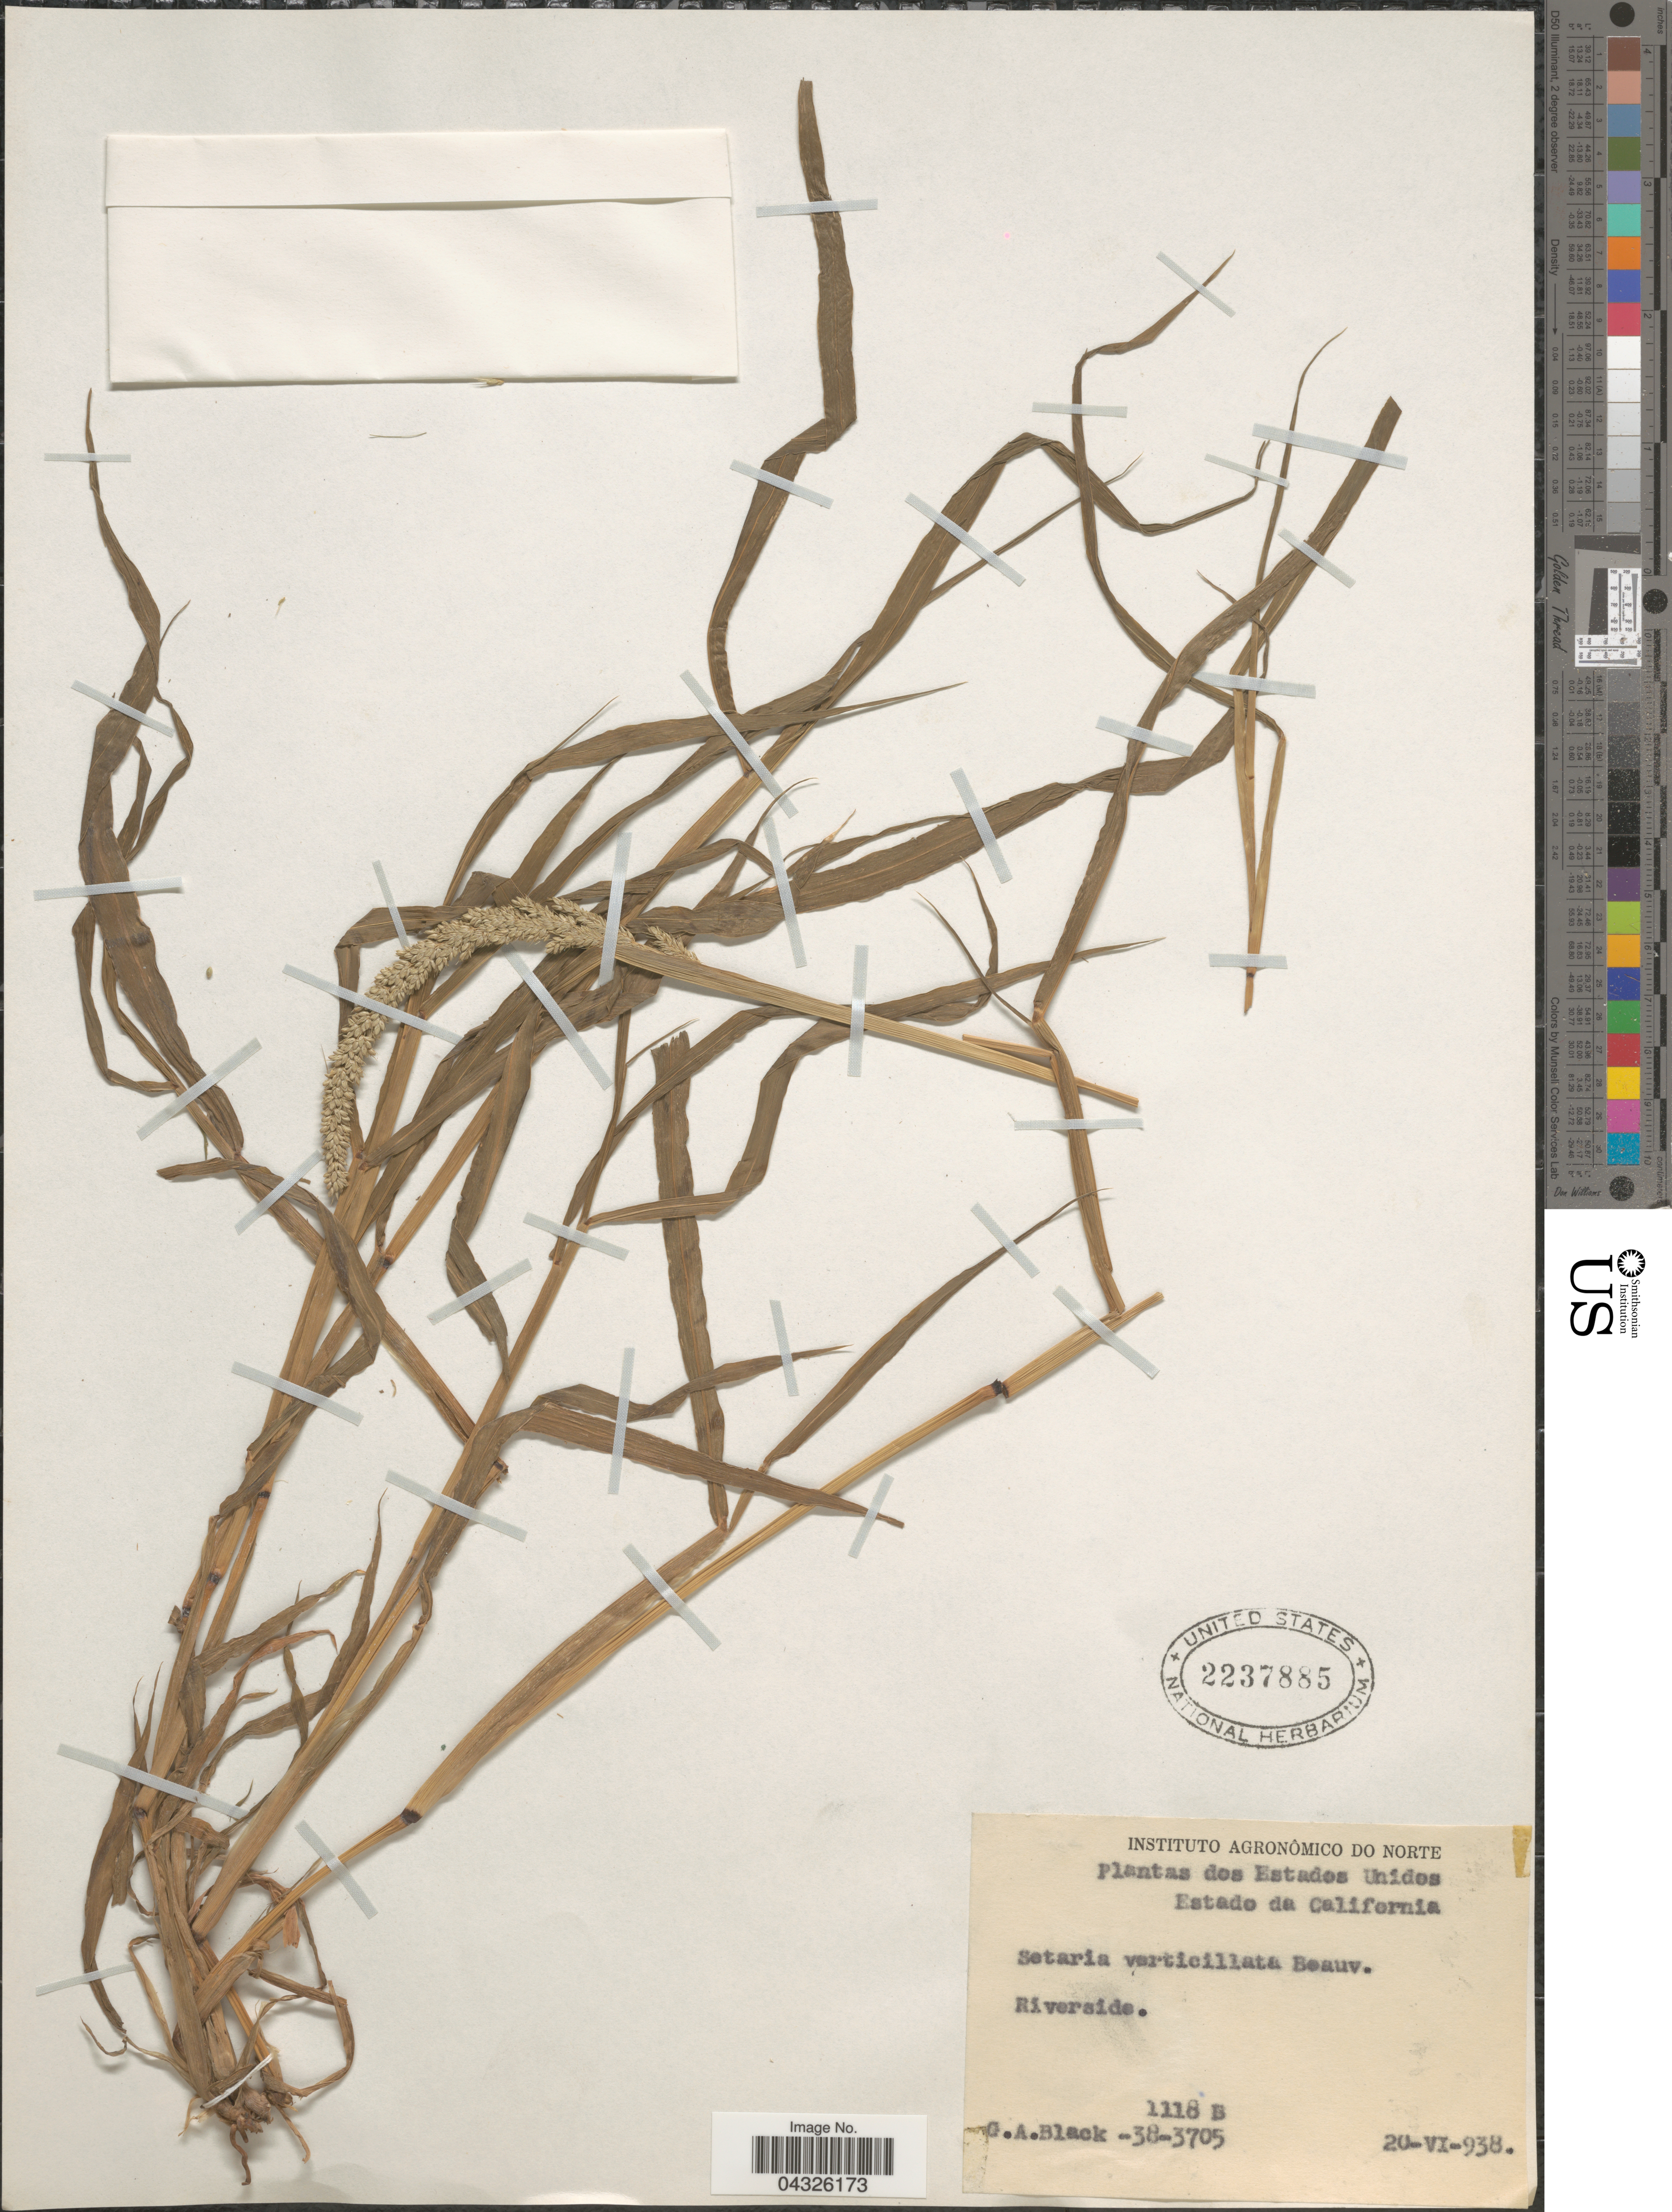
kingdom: Plantae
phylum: Tracheophyta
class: Liliopsida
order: Poales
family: Poaceae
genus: Setaria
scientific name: Setaria verticillata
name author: (L.) P. Beauv.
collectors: G. A. Black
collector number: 38-3705/1118B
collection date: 1938-06-20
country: United States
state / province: California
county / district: Riverside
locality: Estados Unidos. Riverside.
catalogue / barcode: US 2237885